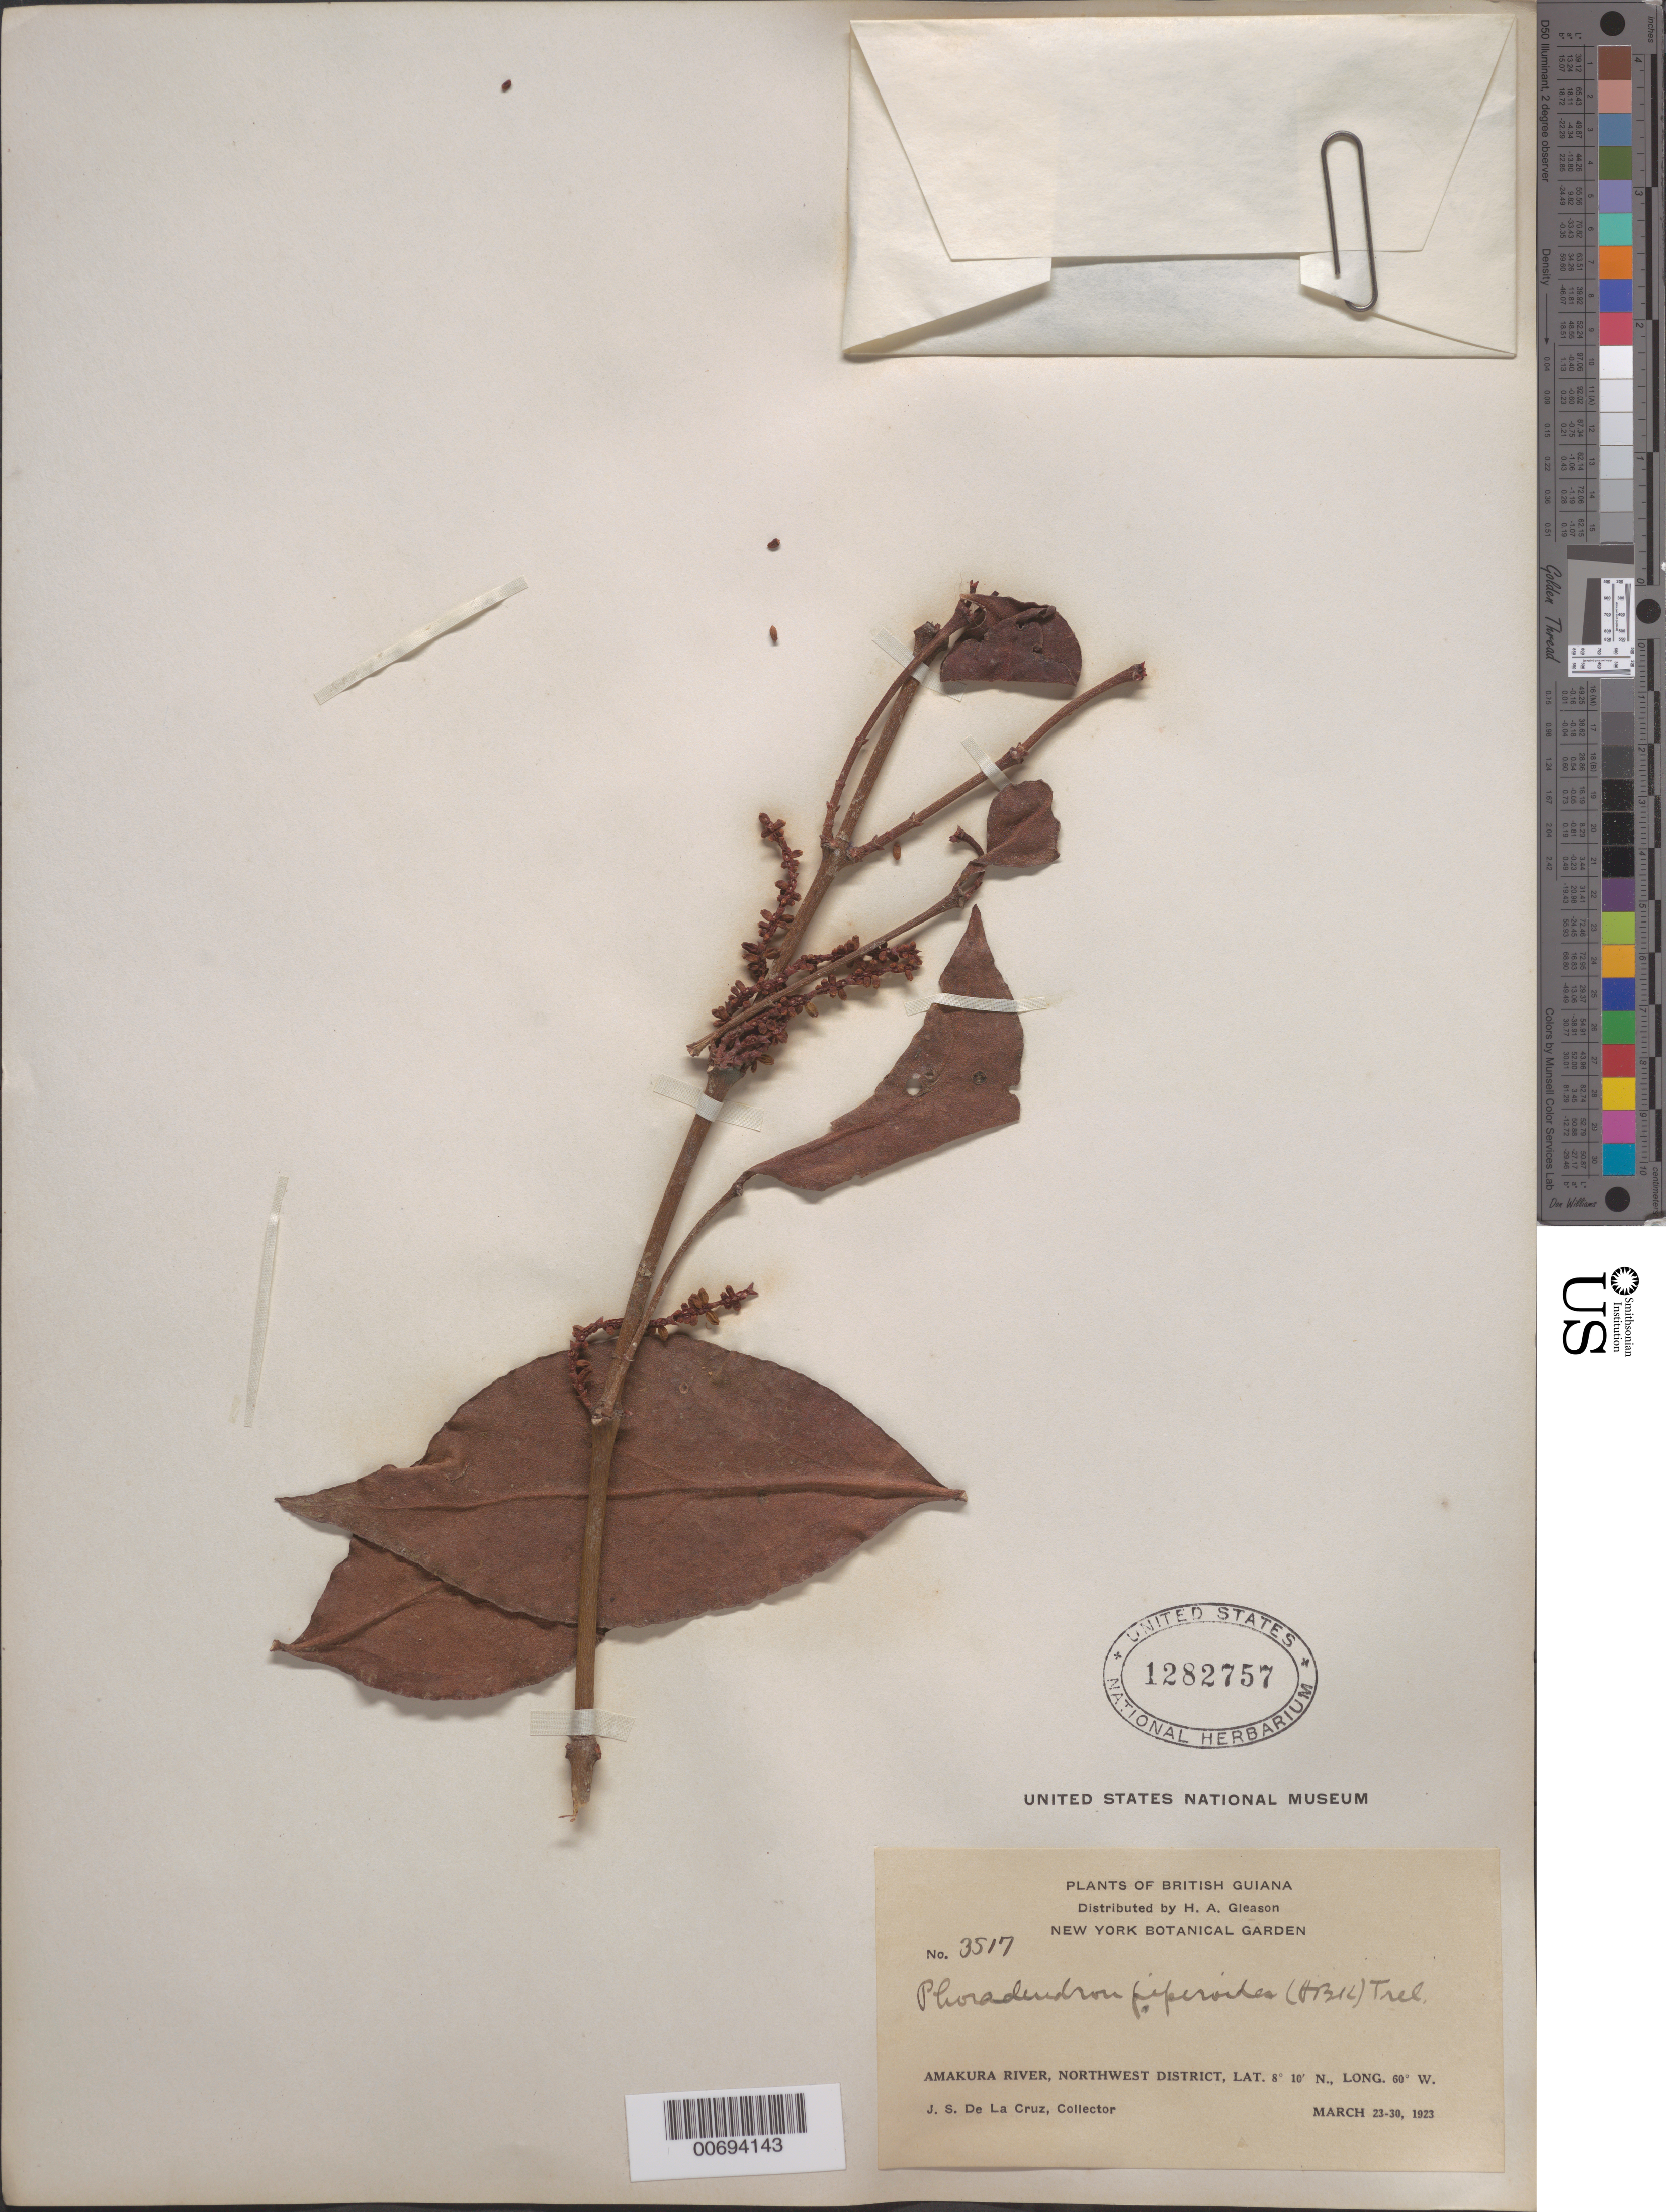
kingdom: Plantae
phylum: Tracheophyta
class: Magnoliopsida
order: Santalales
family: Viscaceae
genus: Phoradendron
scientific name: Phoradendron piperoides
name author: (Kunth) Trel.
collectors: J. S. de la Cruz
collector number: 3517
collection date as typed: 23-Mar-23 to 30-Mar-23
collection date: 1923-03-23/1923-03-30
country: Guyana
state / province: Barima-Waini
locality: Amakura R., NW District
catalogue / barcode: US 1282757